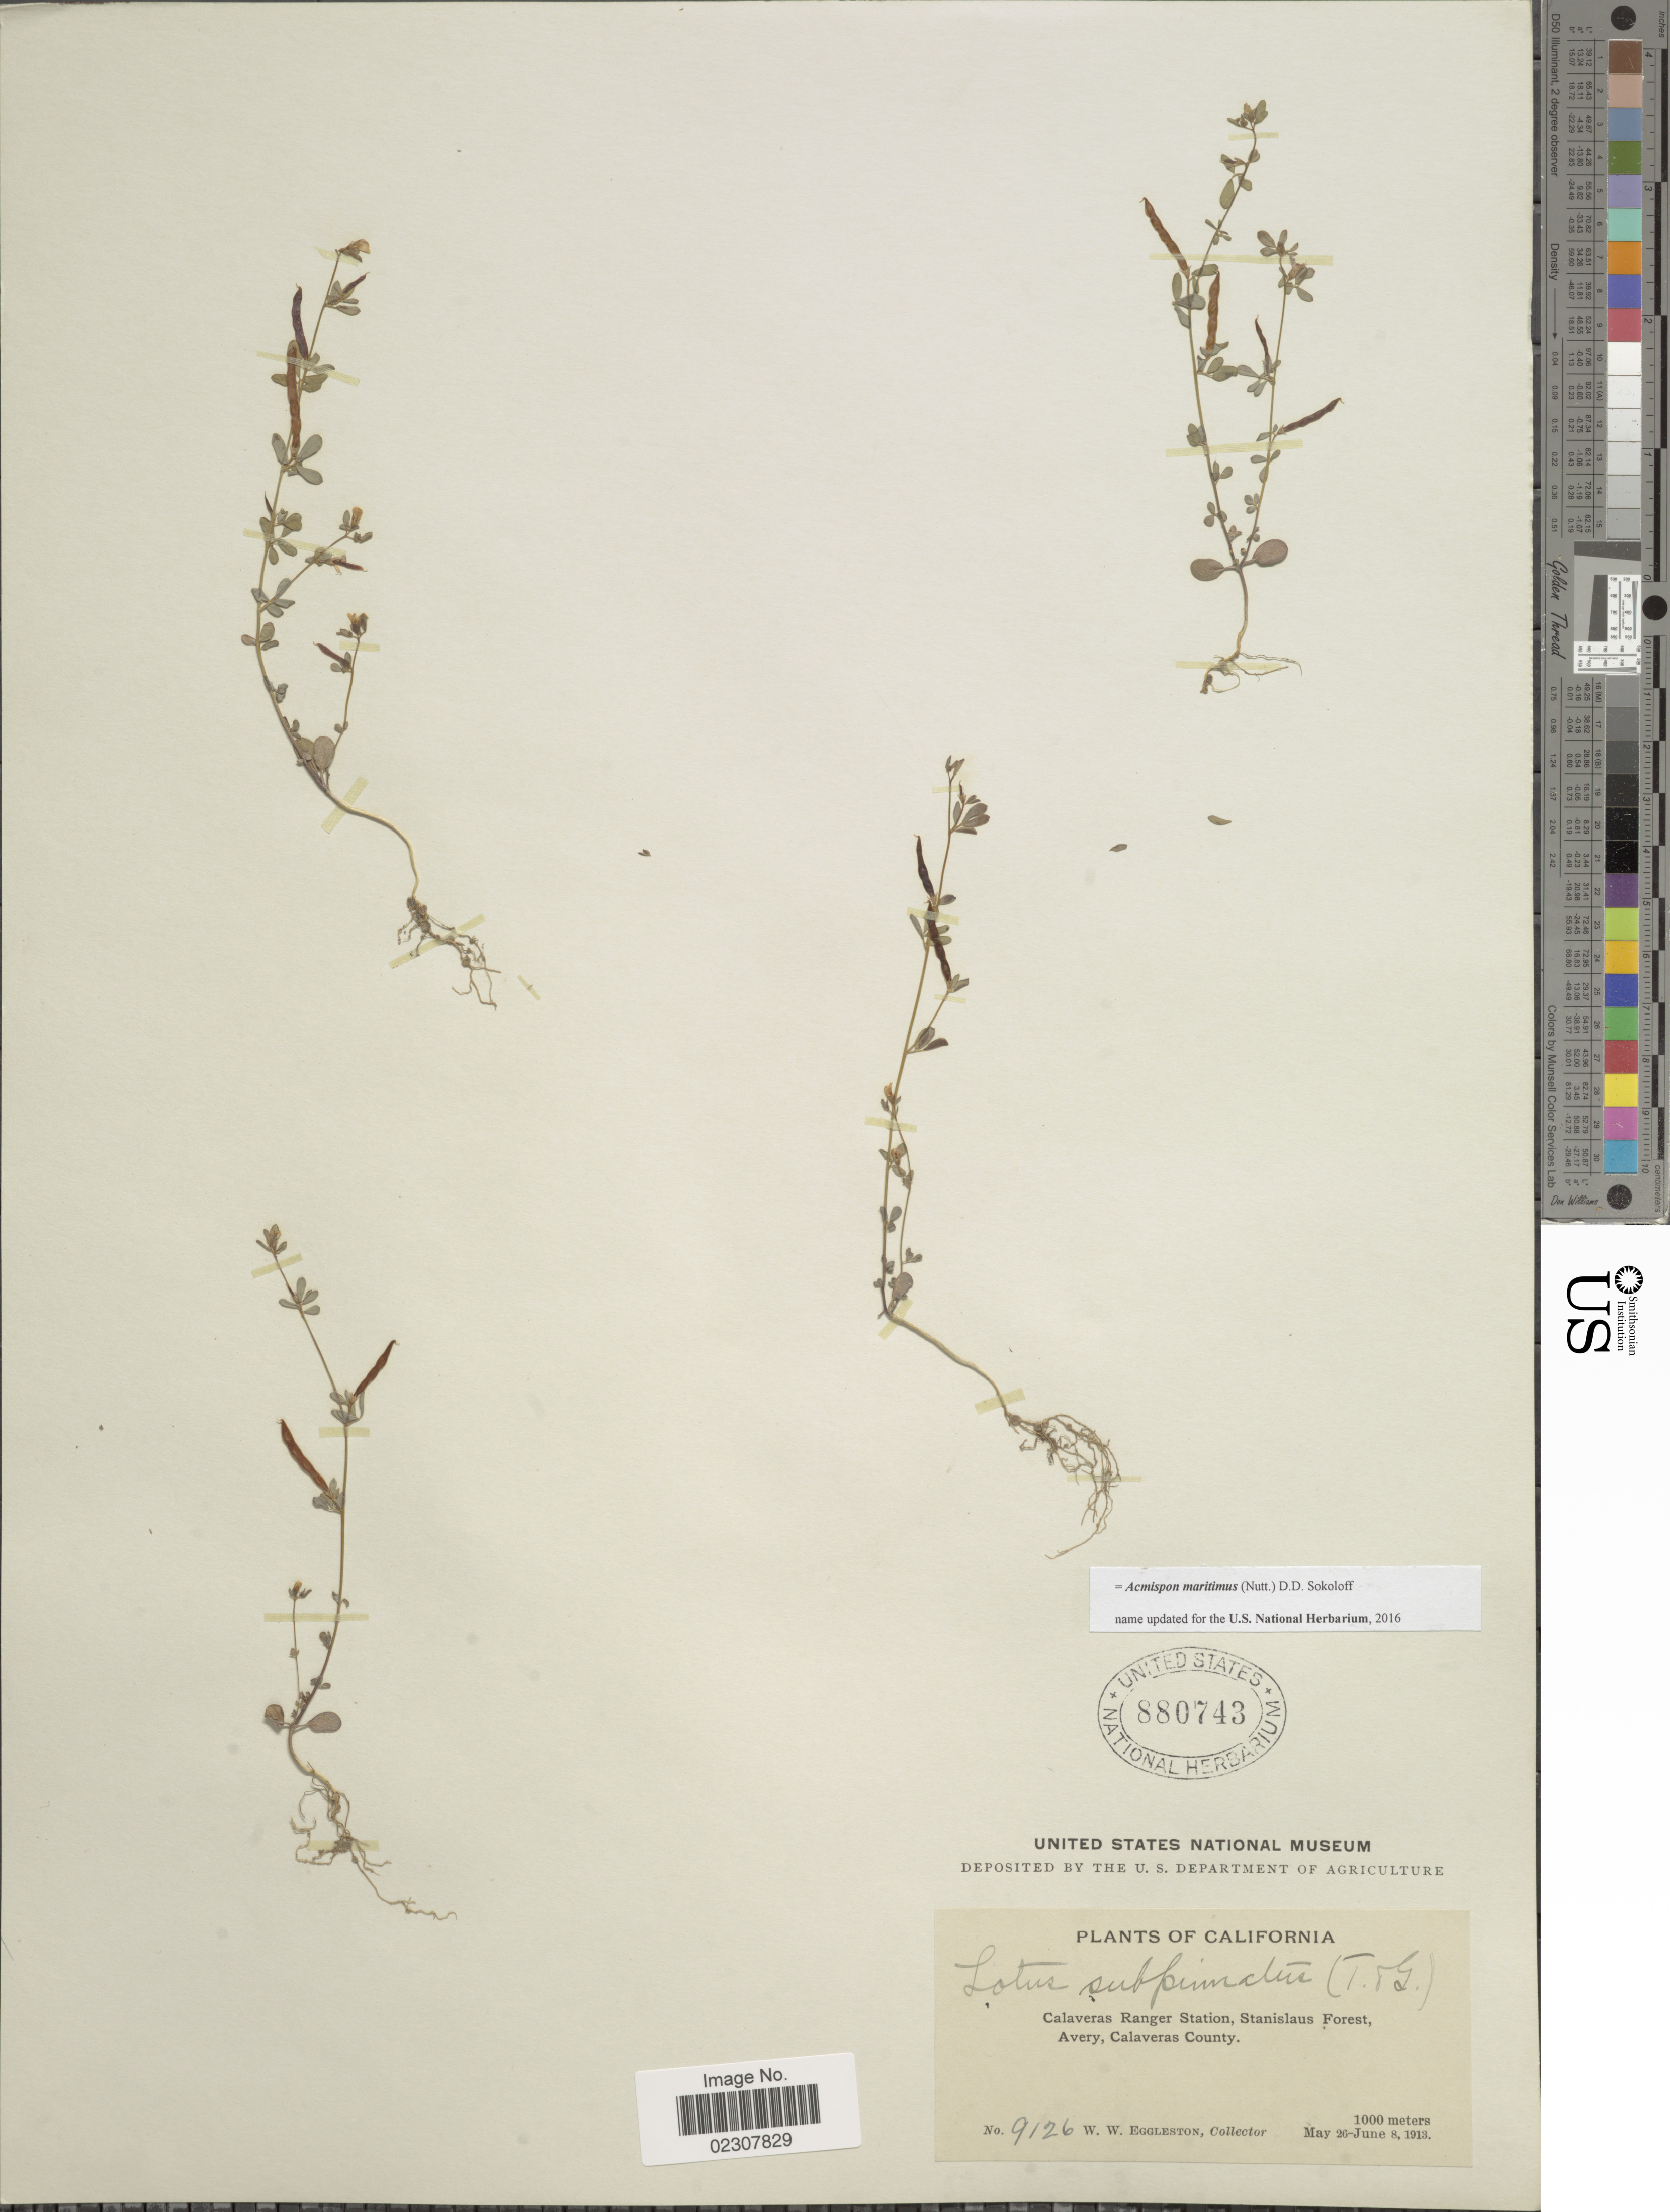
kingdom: Plantae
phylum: Tracheophyta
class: Magnoliopsida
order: Fabales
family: Fabaceae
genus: Acmispon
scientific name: Acmispon wrangelianus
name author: (Fisch. & C.A. Mey.) D.D. Sokoloff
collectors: W. W. Eggleston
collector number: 9126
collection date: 1913-05-26/1913-06-08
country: United States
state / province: California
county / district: Calaveras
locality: Calaveras Ranger Sattion, Stanislaus Forest, Avery, Calaveras County.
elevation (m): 1000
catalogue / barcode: US 880743